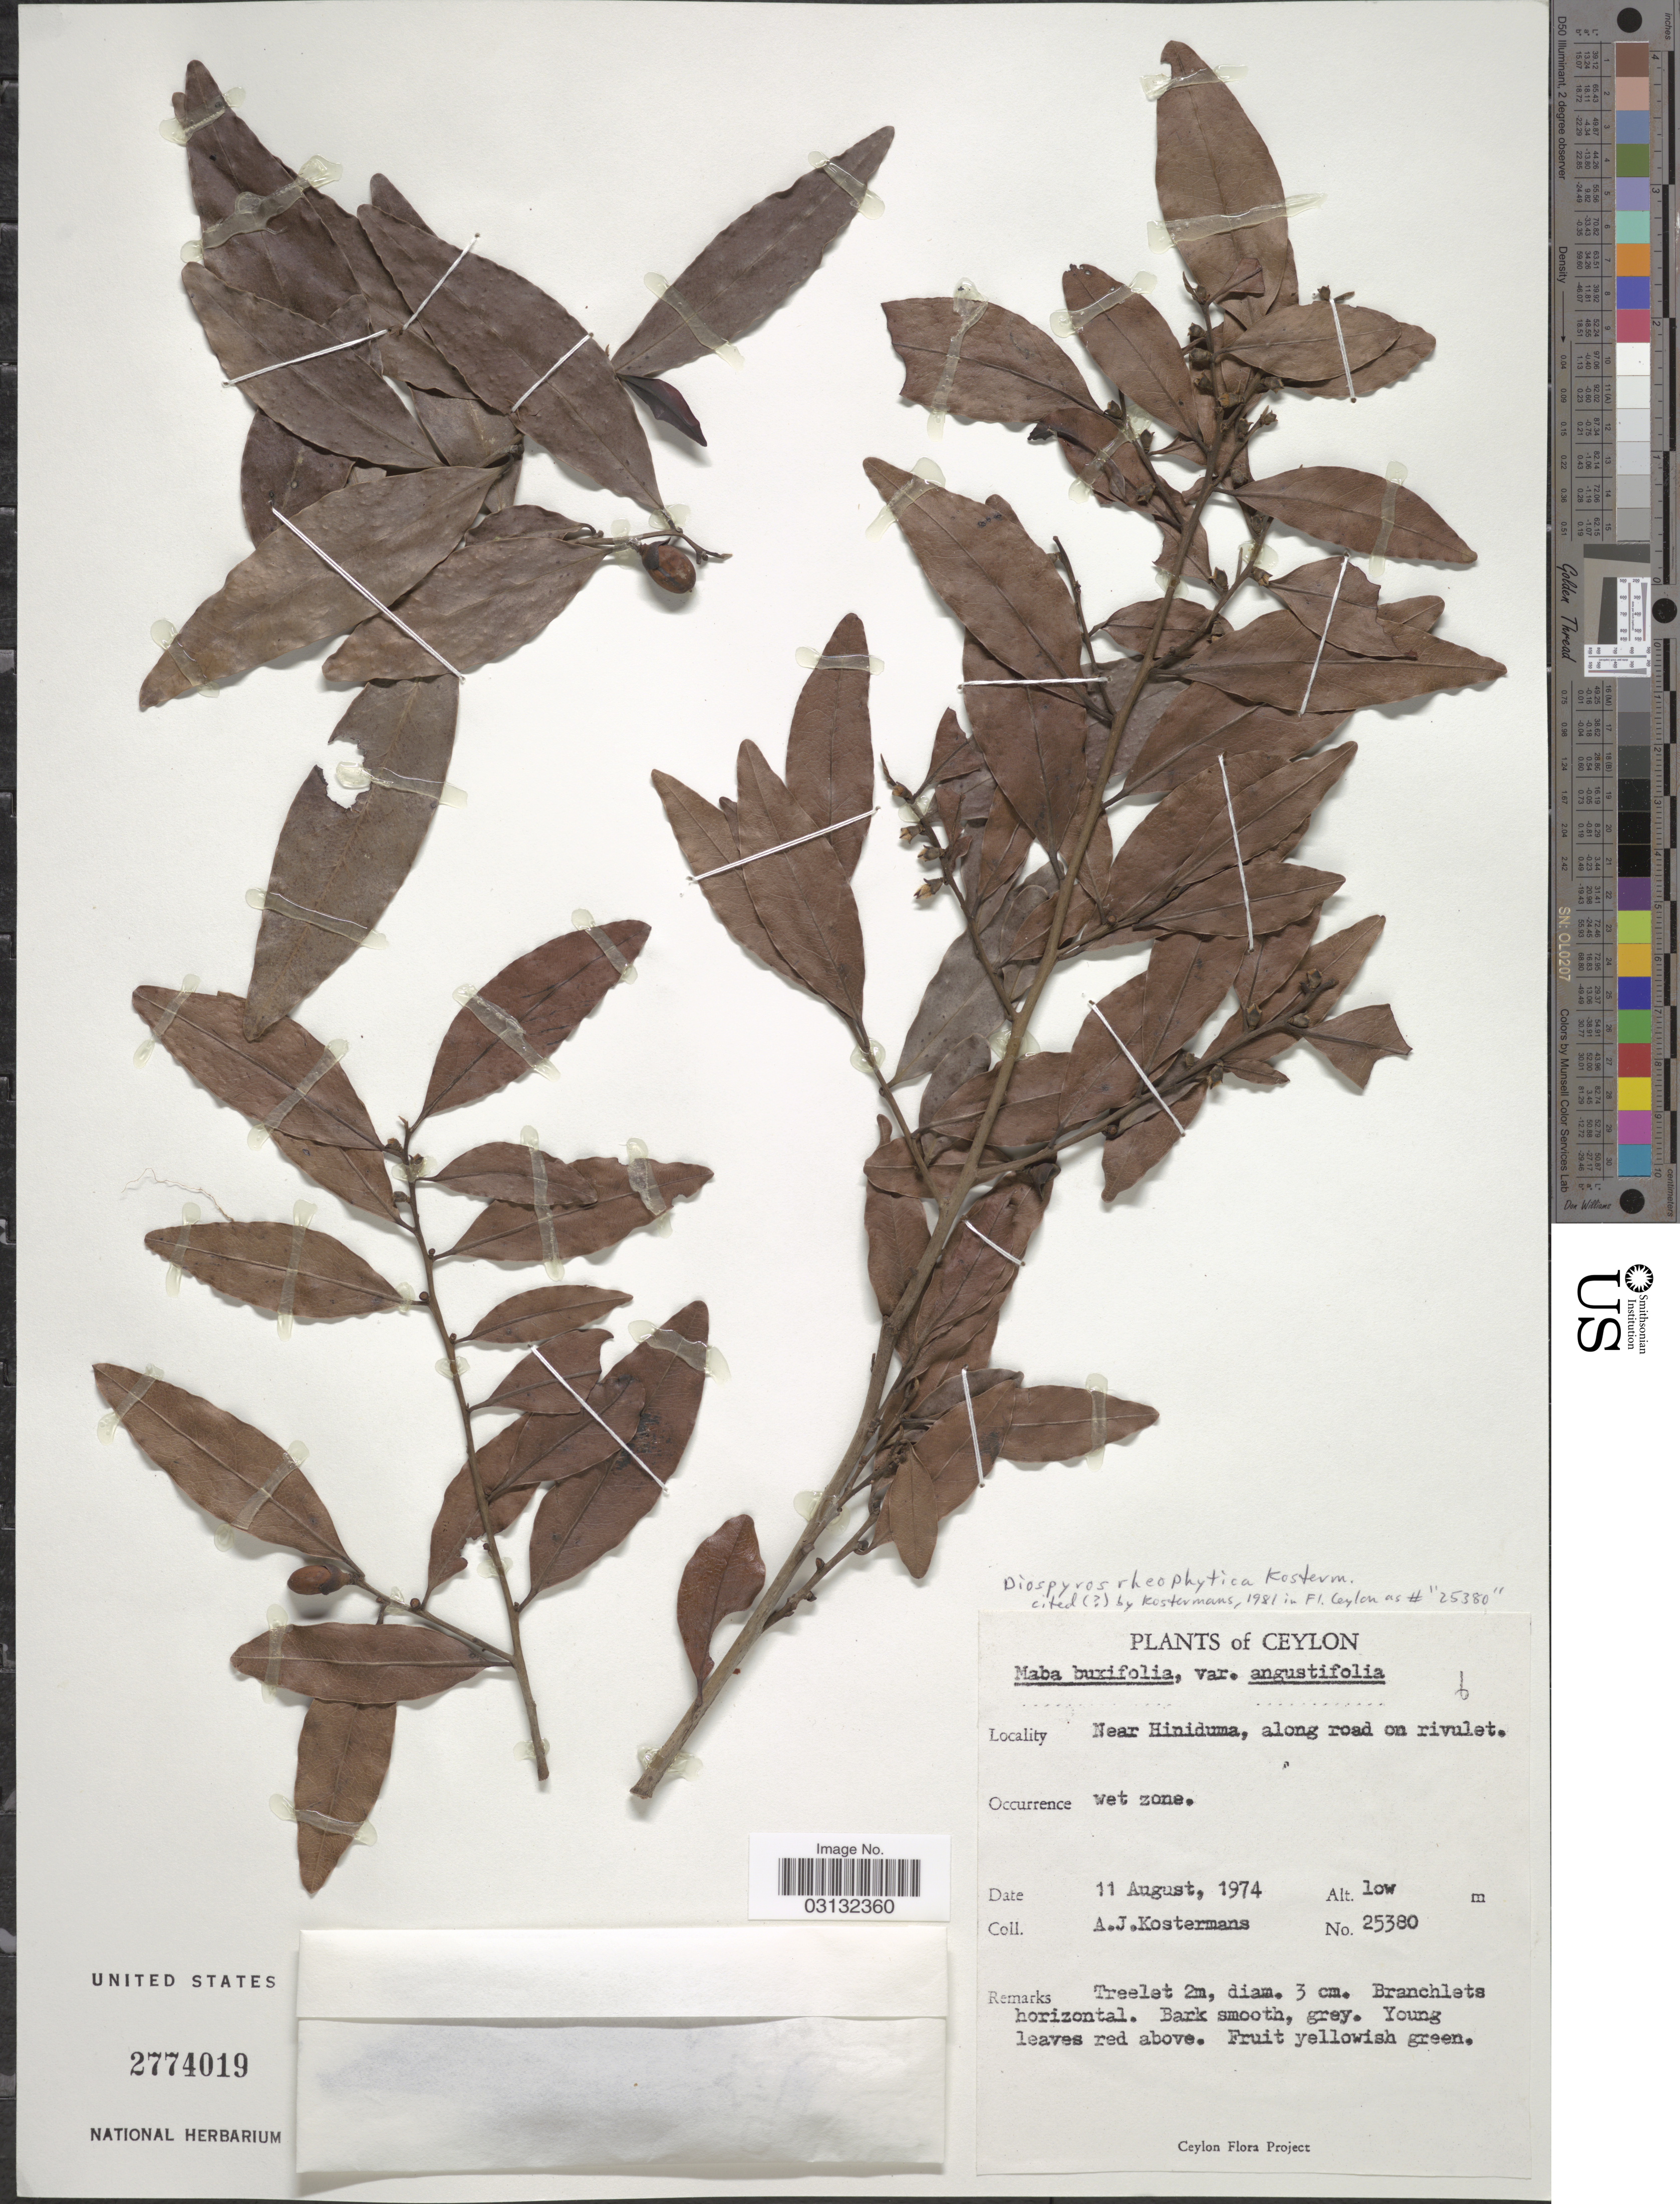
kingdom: Plantae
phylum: Tracheophyta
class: Magnoliopsida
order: Ericales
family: Ebenaceae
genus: Diospyros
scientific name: Diospyros rheophytica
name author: Kosterm.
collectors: A. J. G. Kostermans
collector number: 25380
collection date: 1974-08-11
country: Sri Lanka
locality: Ceylon. Near Hiniduma, along road on rivulet.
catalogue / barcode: US 2774019